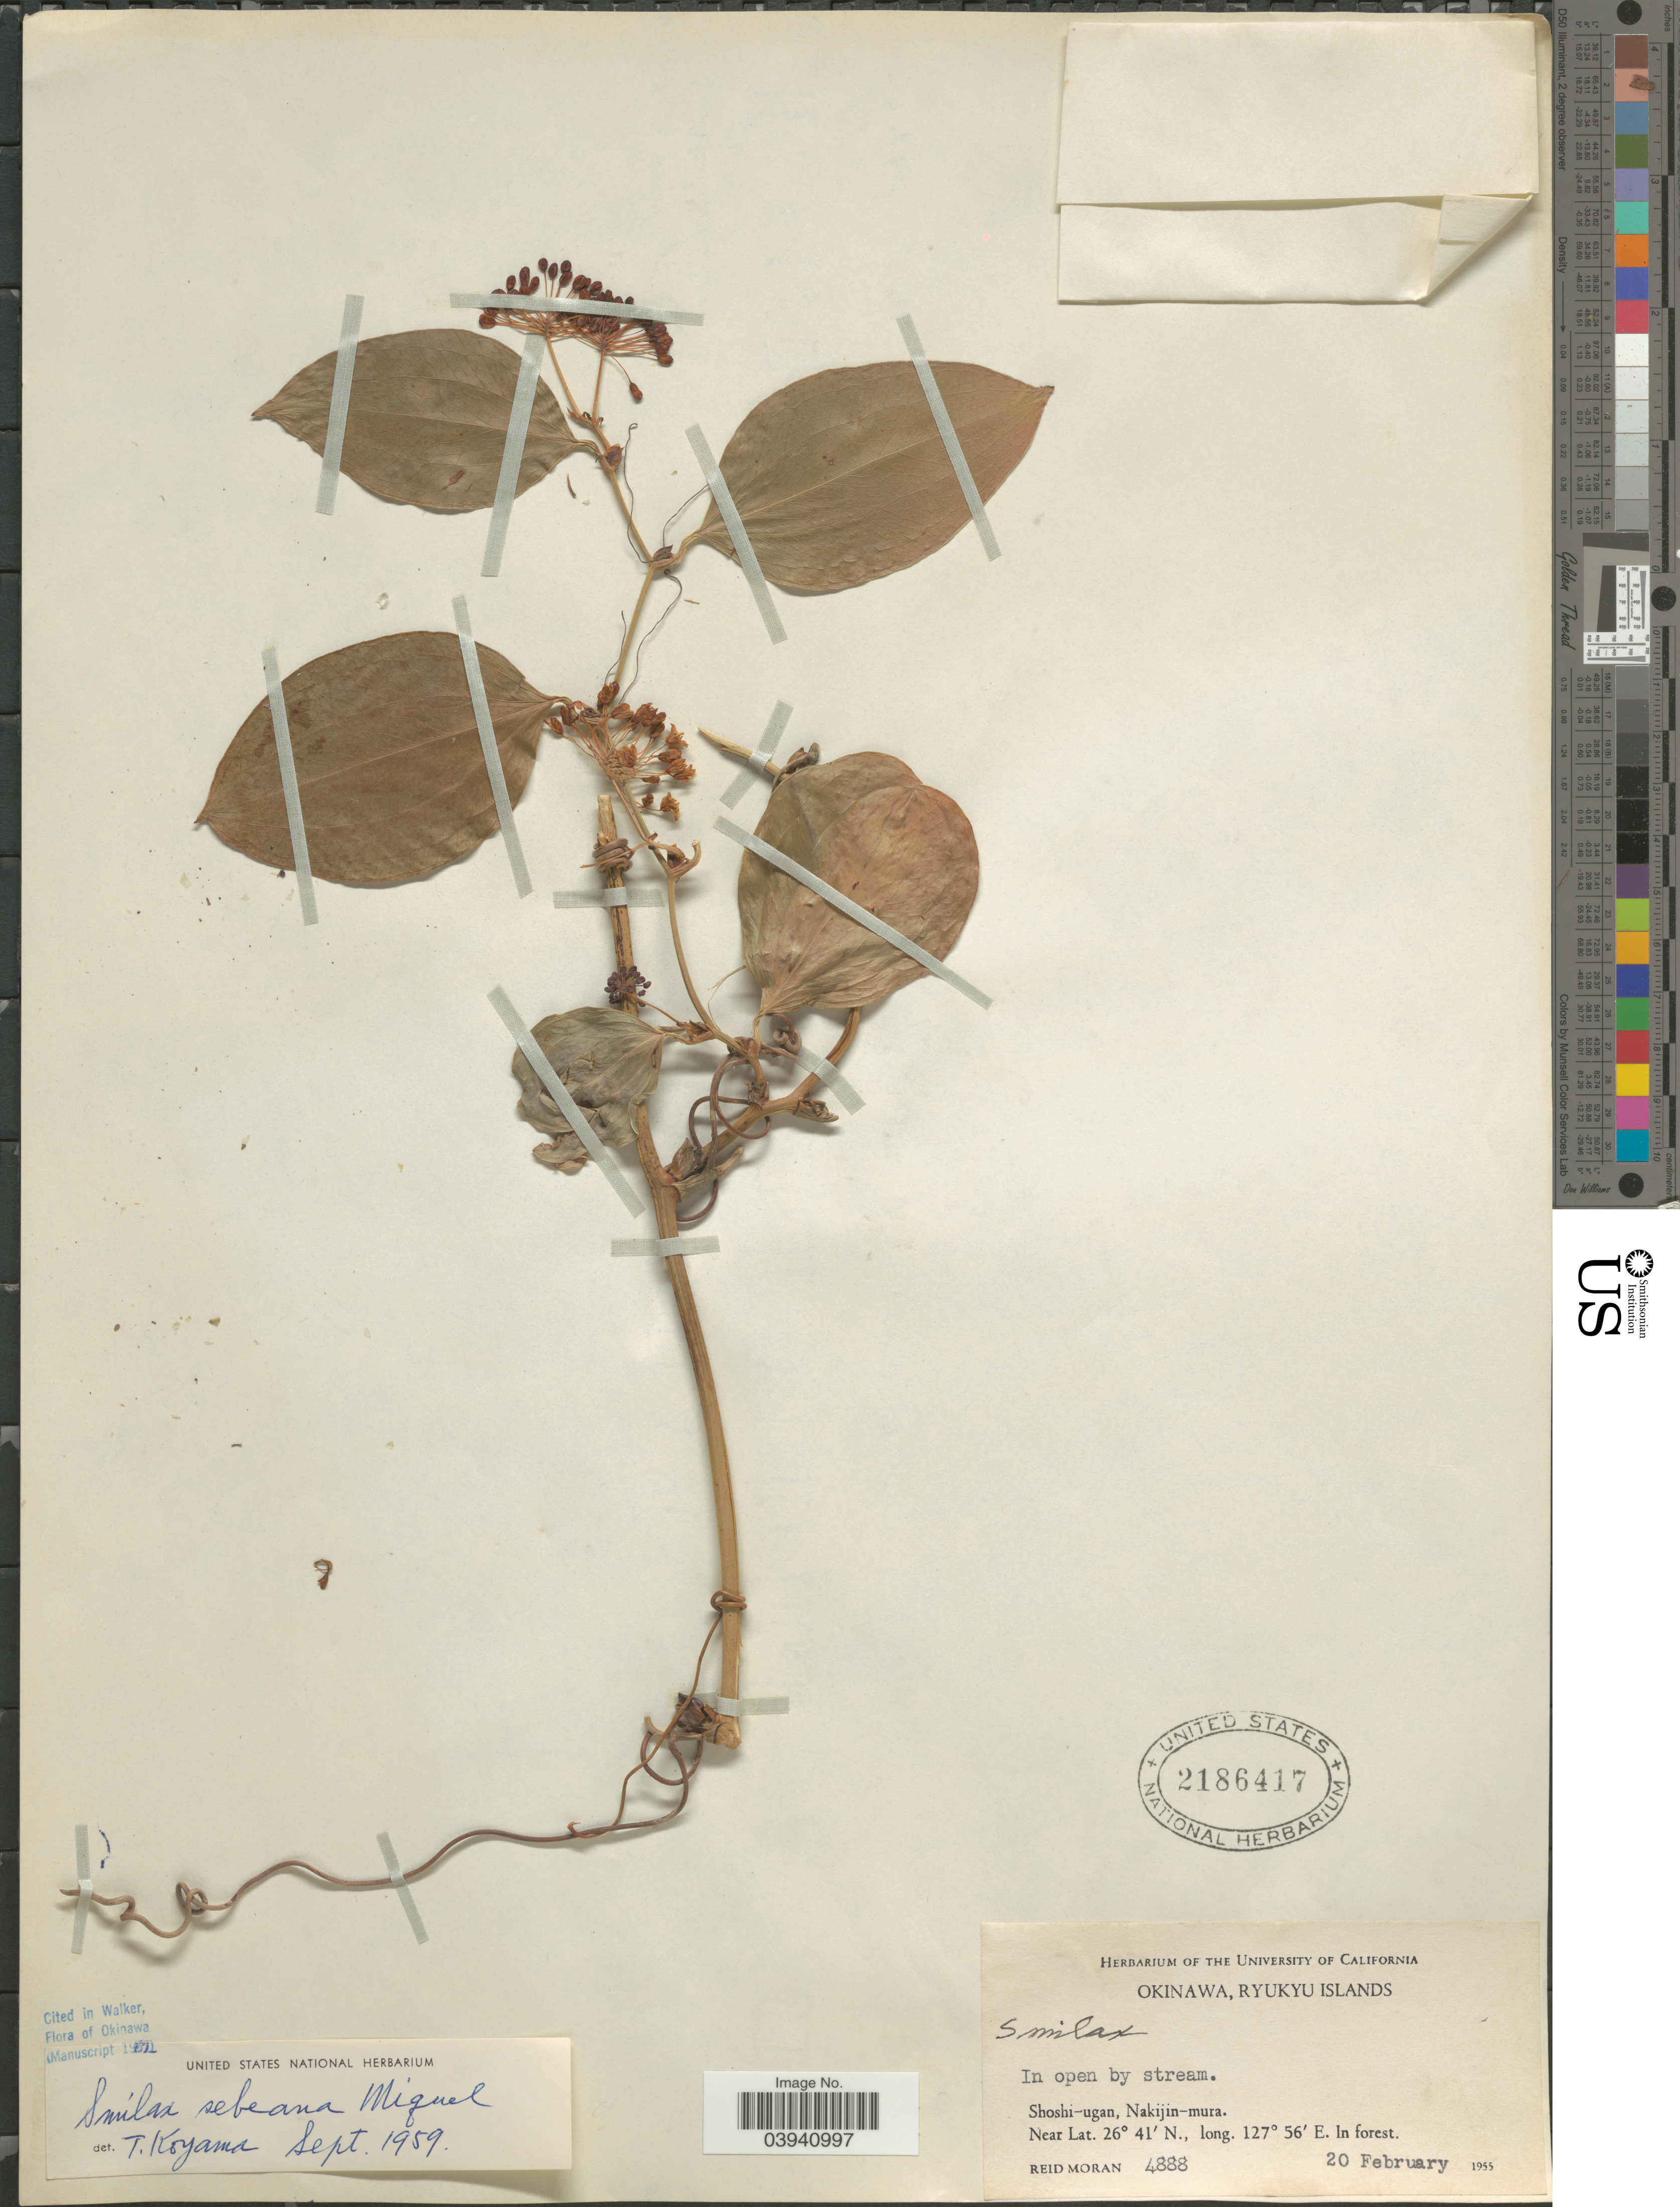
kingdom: Plantae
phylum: Tracheophyta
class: Liliopsida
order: Liliales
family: Smilacaceae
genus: Smilax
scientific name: Smilax sebeana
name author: Miq.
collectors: R. Moran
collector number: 4888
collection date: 1955-02-20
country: Japan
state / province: Okinawa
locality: Ryukyu Islands. In open by stream. Shoshi-ugan, Nakijin-mura.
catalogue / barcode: US 2186417